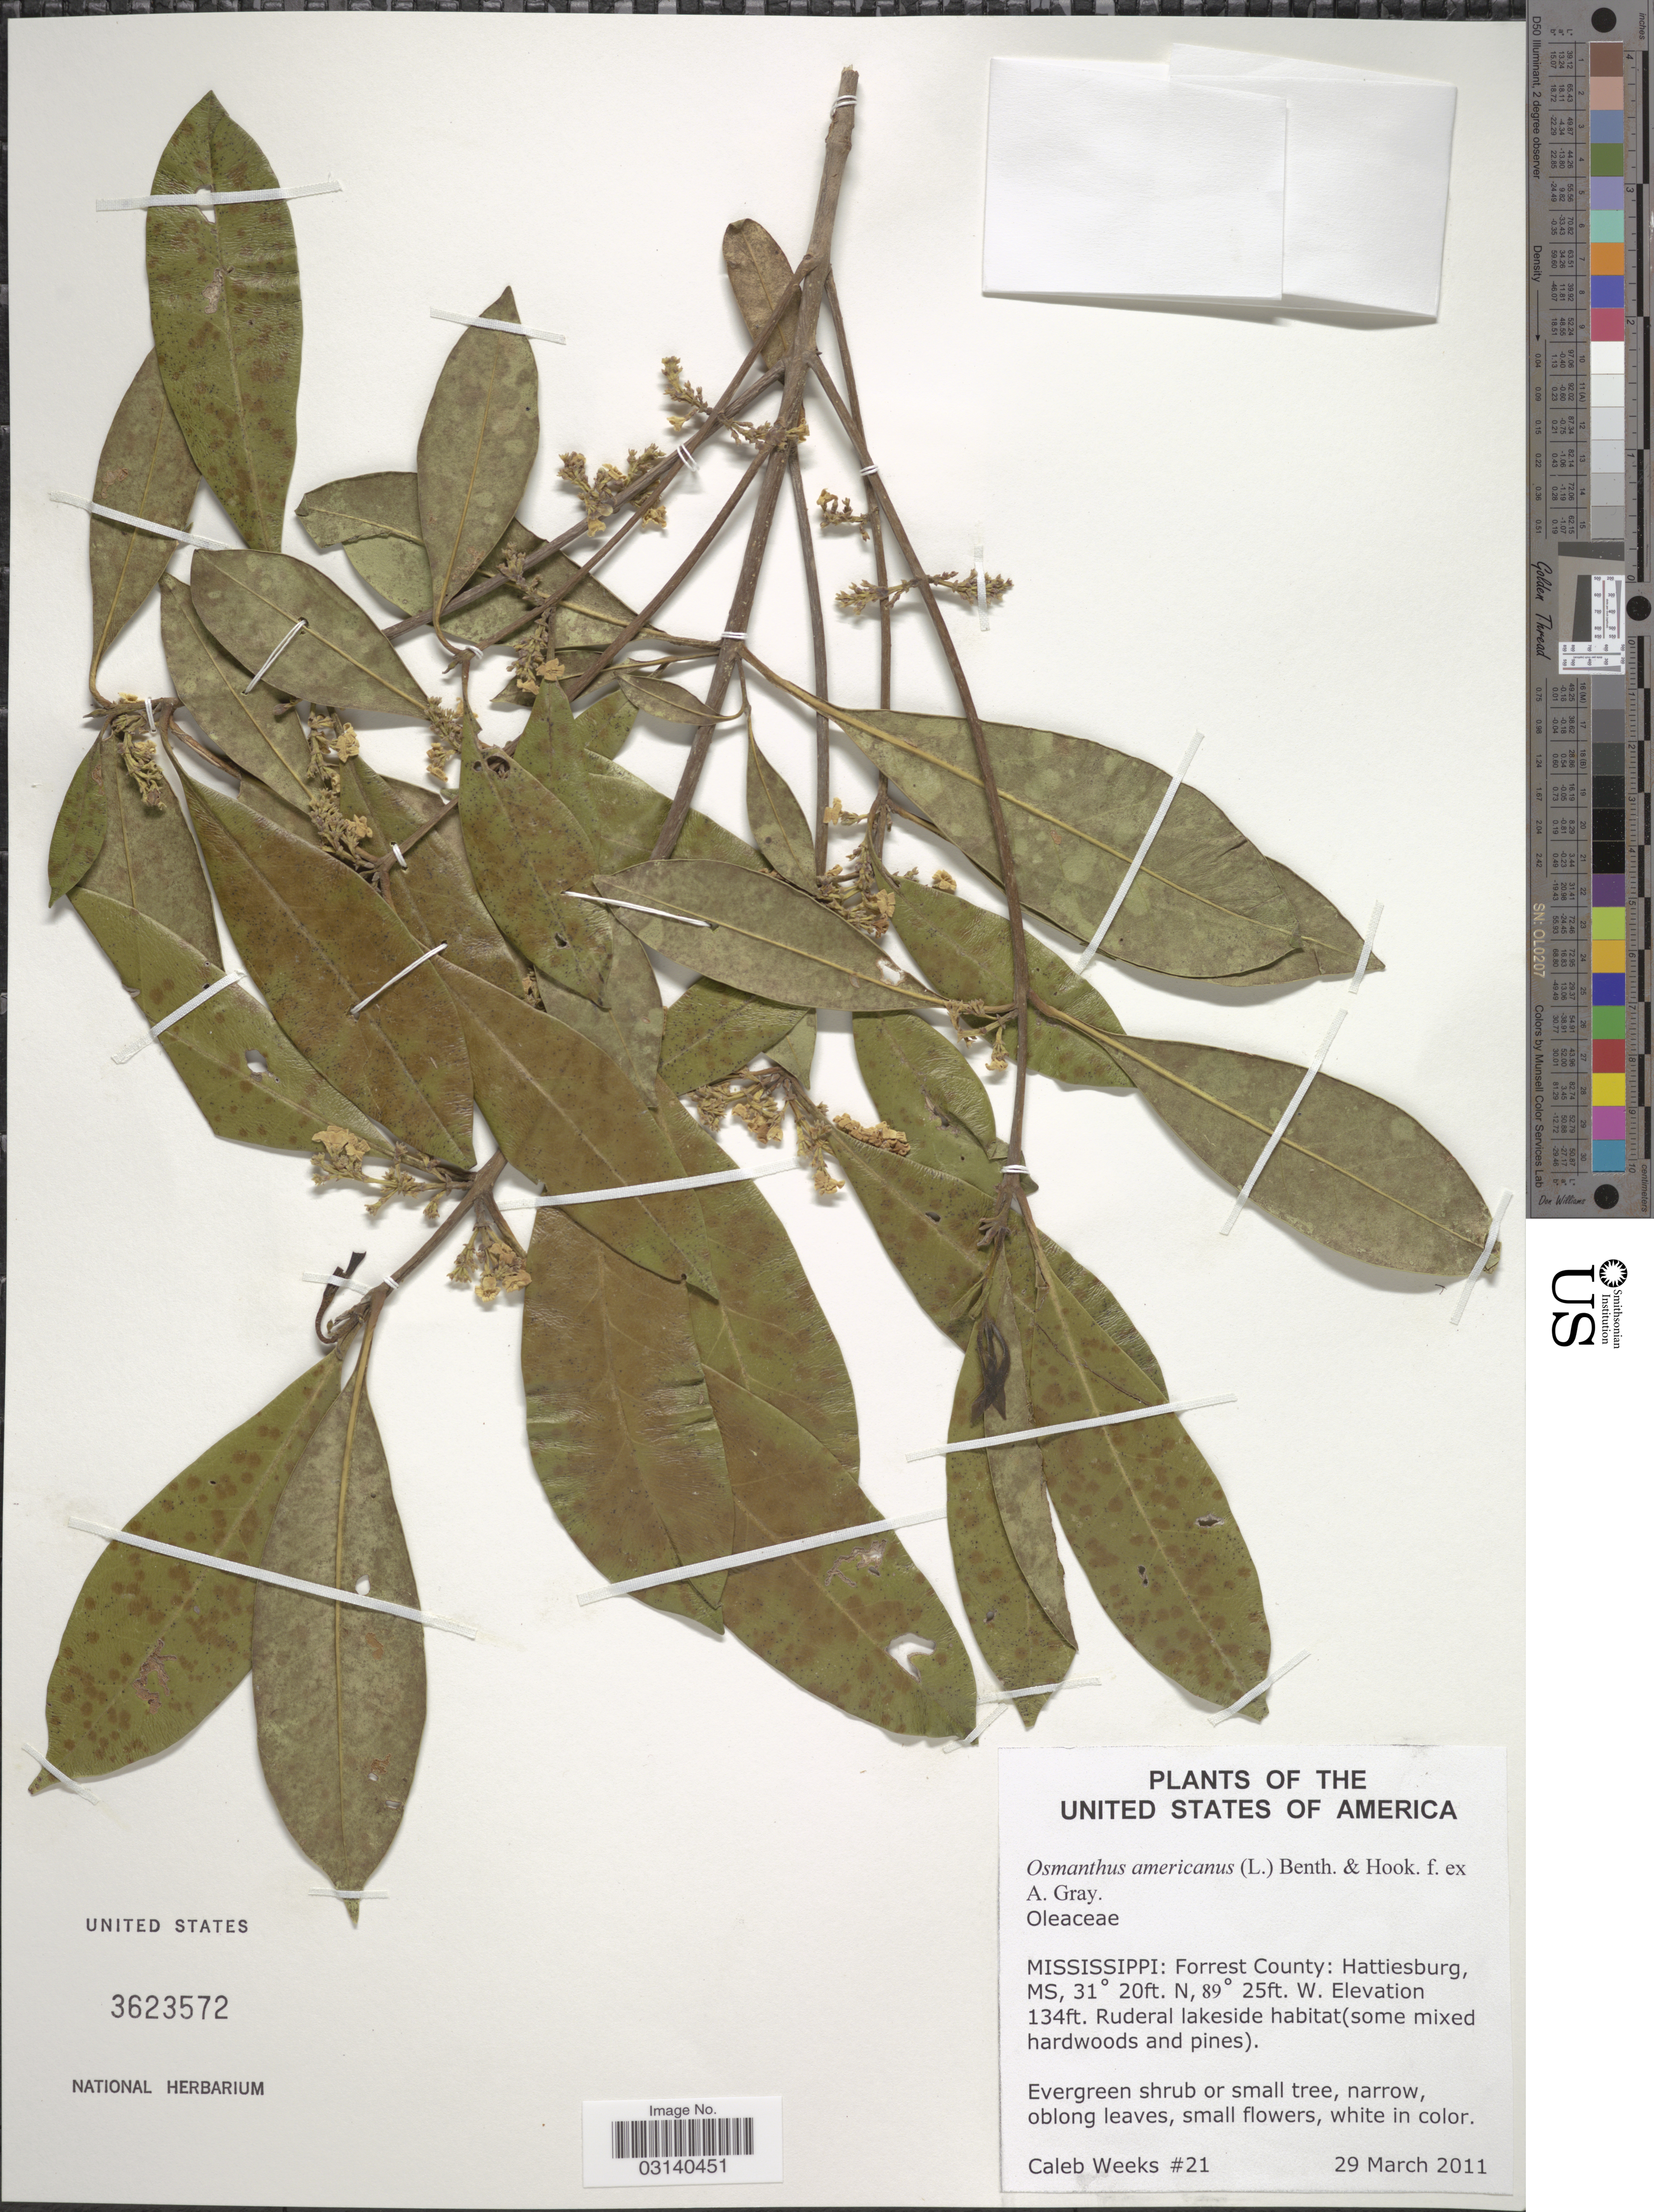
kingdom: Plantae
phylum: Tracheophyta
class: Magnoliopsida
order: Lamiales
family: Oleaceae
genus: Osmanthus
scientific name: Osmanthus americanus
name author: (L.) A. Gray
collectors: C. Weeks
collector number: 21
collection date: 2011-03-29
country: United States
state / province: Mississippi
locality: Forrest County: Hattiesburg MS.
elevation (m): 41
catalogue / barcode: US 3623572